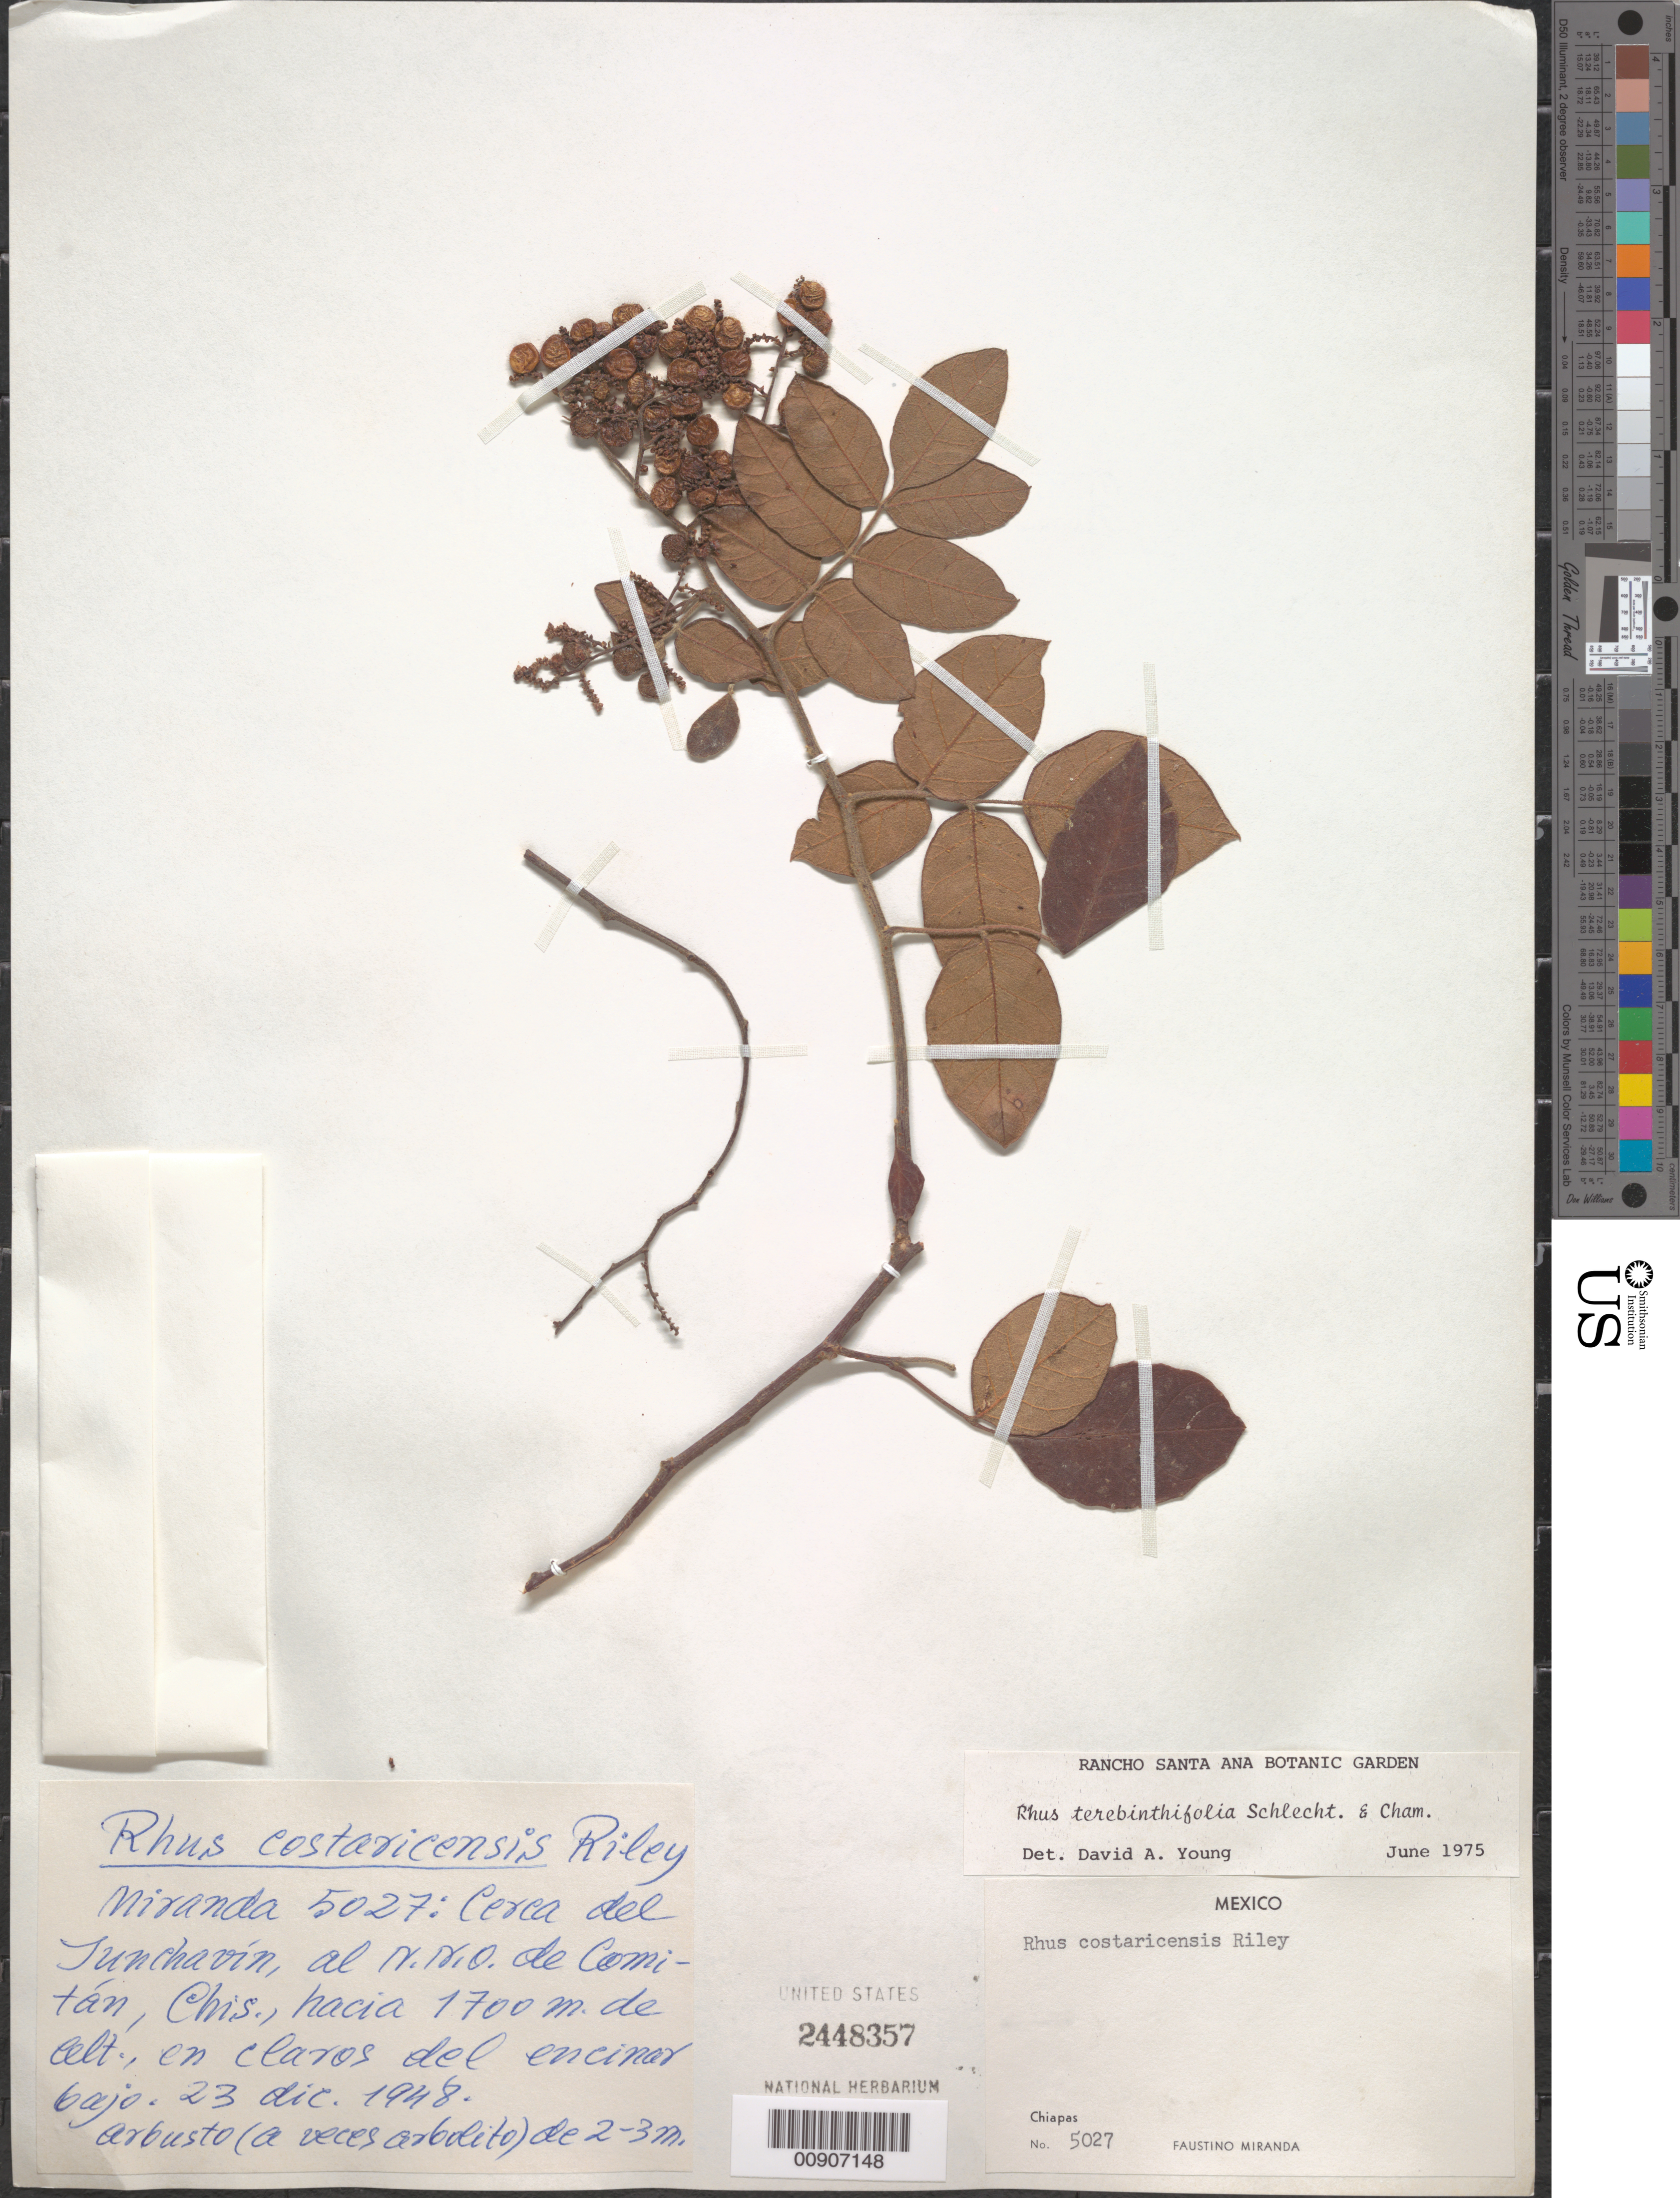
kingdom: Plantae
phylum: Tracheophyta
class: Magnoliopsida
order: Sapindales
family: Anacardiaceae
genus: Rhus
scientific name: Rhus terebinthifolia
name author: Schltdl. & Cham.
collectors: Miranda G., F.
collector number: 5027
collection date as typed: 23 Dec 1948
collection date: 1948-12-23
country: Mexico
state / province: Chiapas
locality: Cerca del Junchavín, al N.N.O. de Comitán, Chiapas.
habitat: En claros del encinar bajo.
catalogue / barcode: US 2448357